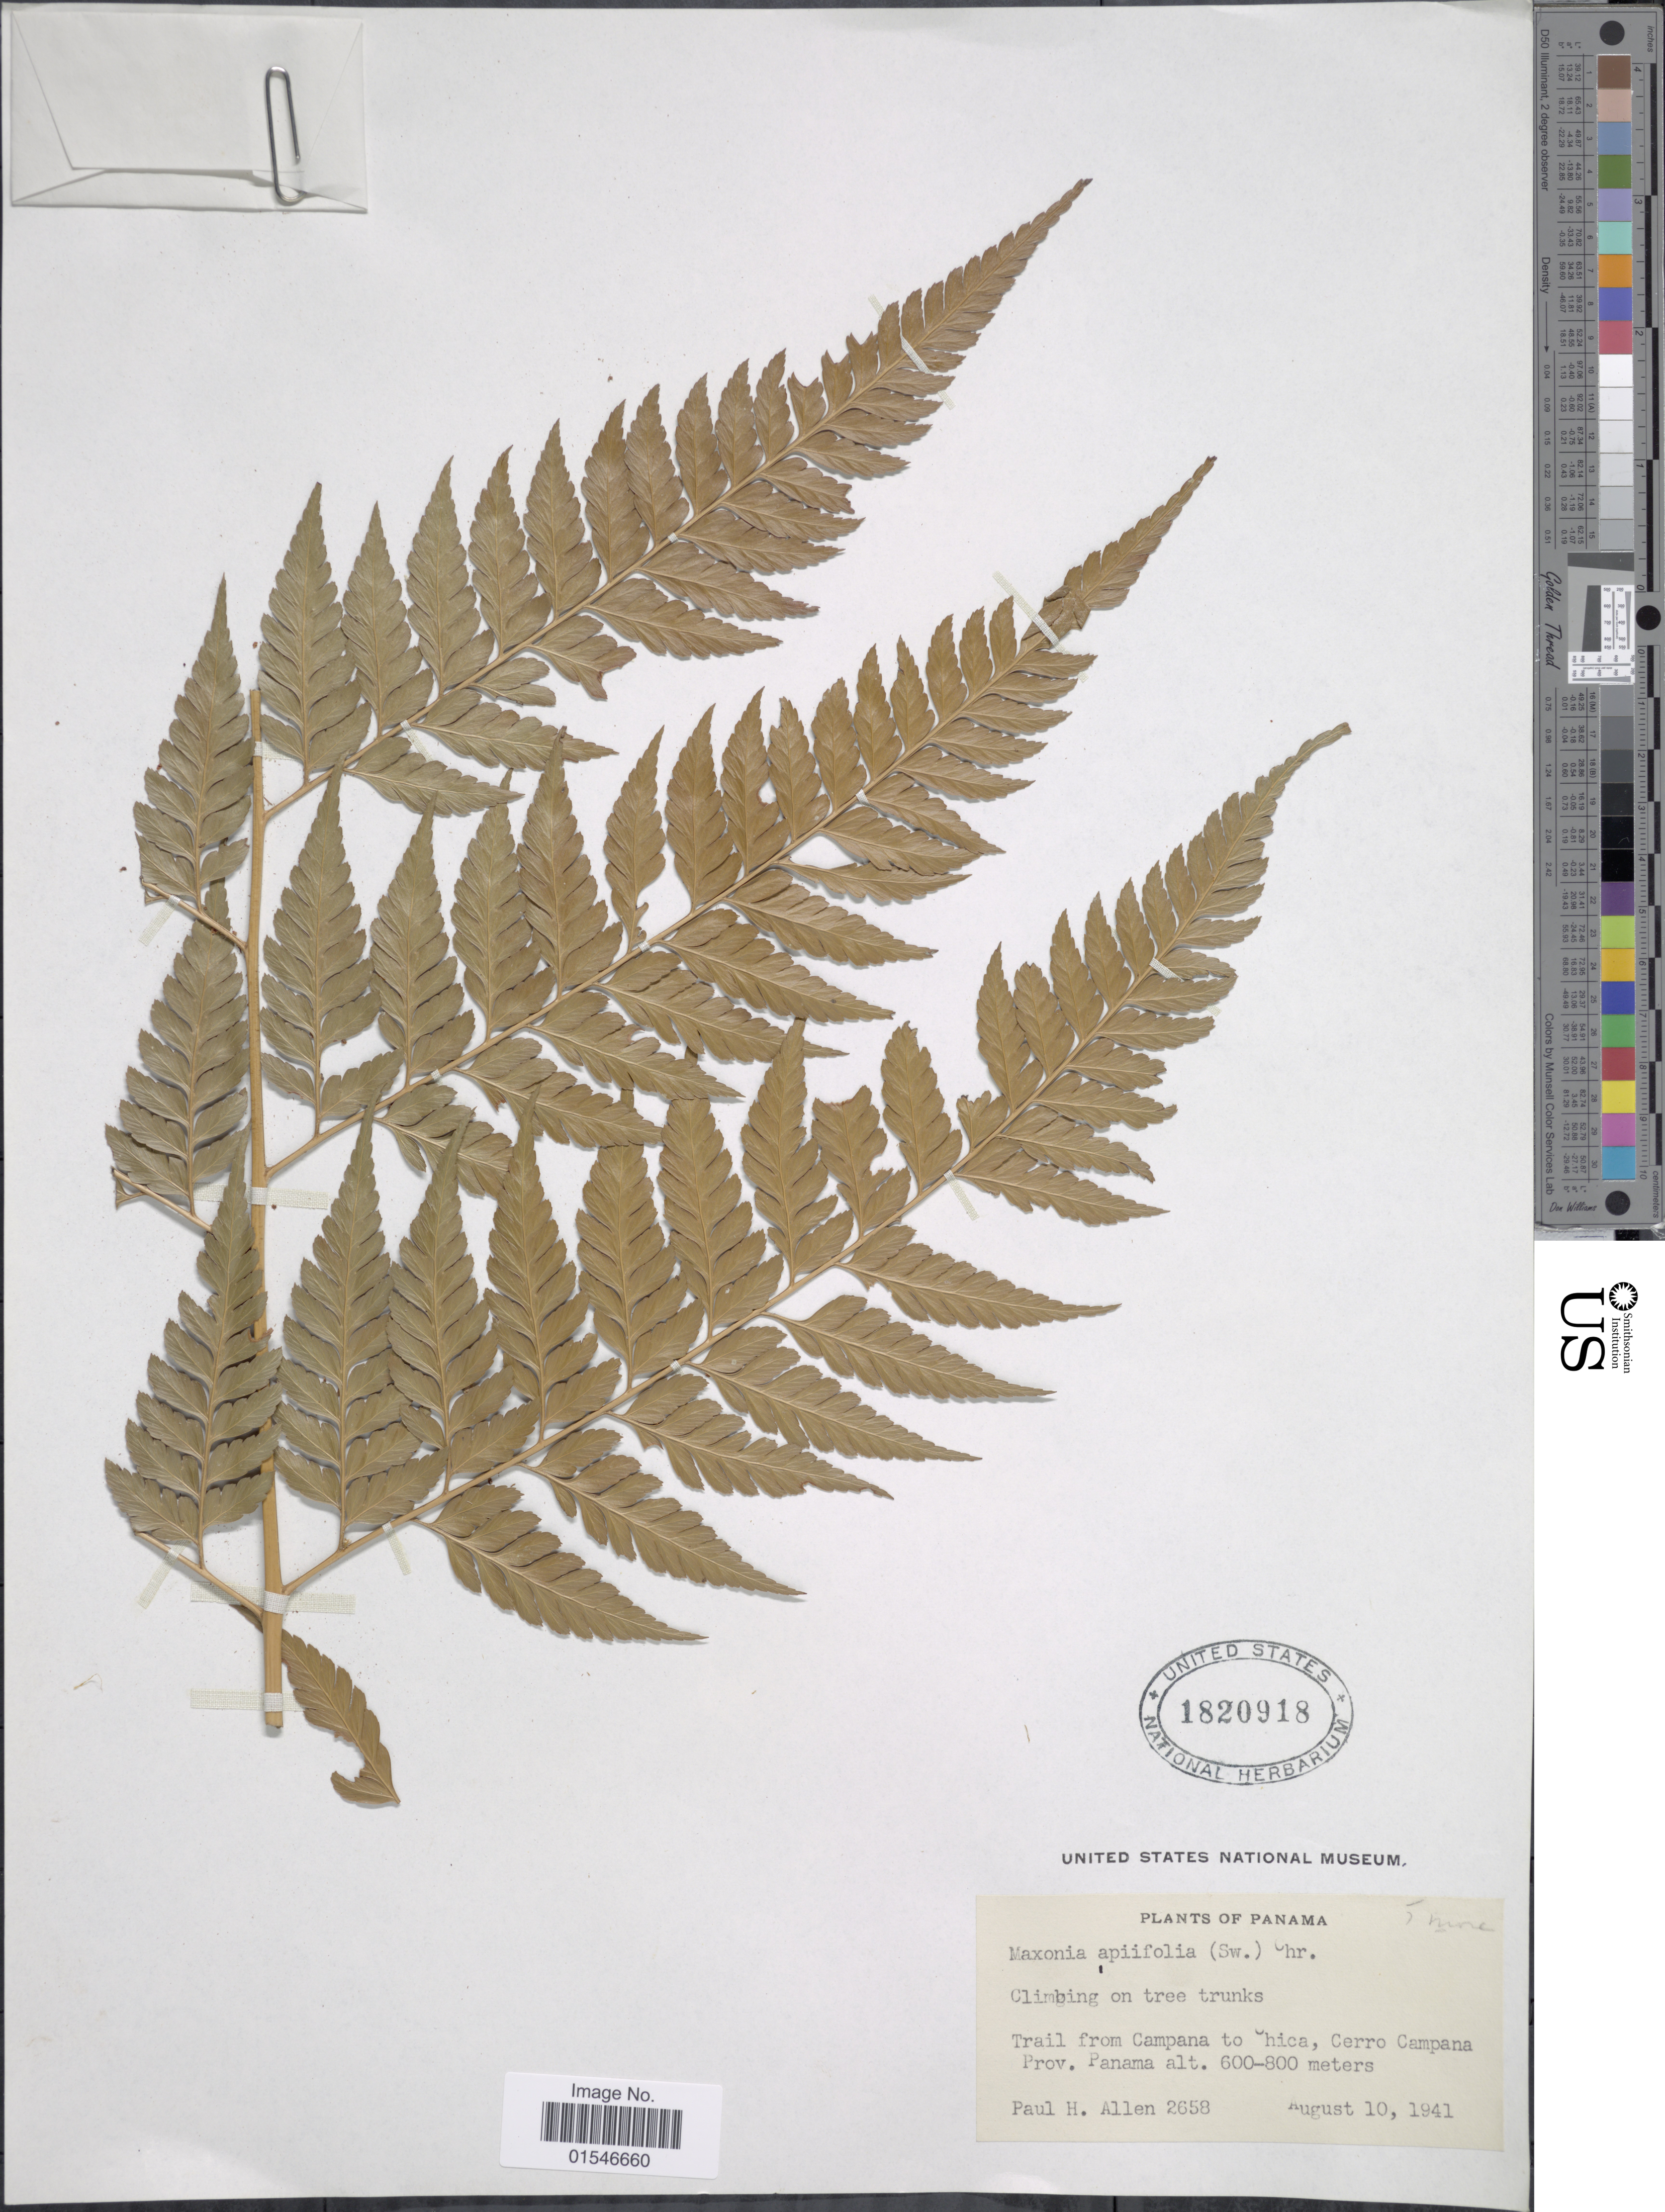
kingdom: Plantae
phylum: Tracheophyta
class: Polypodiopsida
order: Polypodiales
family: Dryopteridaceae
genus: Maxonia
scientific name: Maxonia apiifolia var. dualis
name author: (Donn. Sm.) C. Chr.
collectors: P. H. Allen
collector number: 2658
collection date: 1941-08-10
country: Panama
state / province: Panamá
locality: Trail from Campana to Chica, Cerro Campana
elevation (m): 600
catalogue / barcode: US 1820918